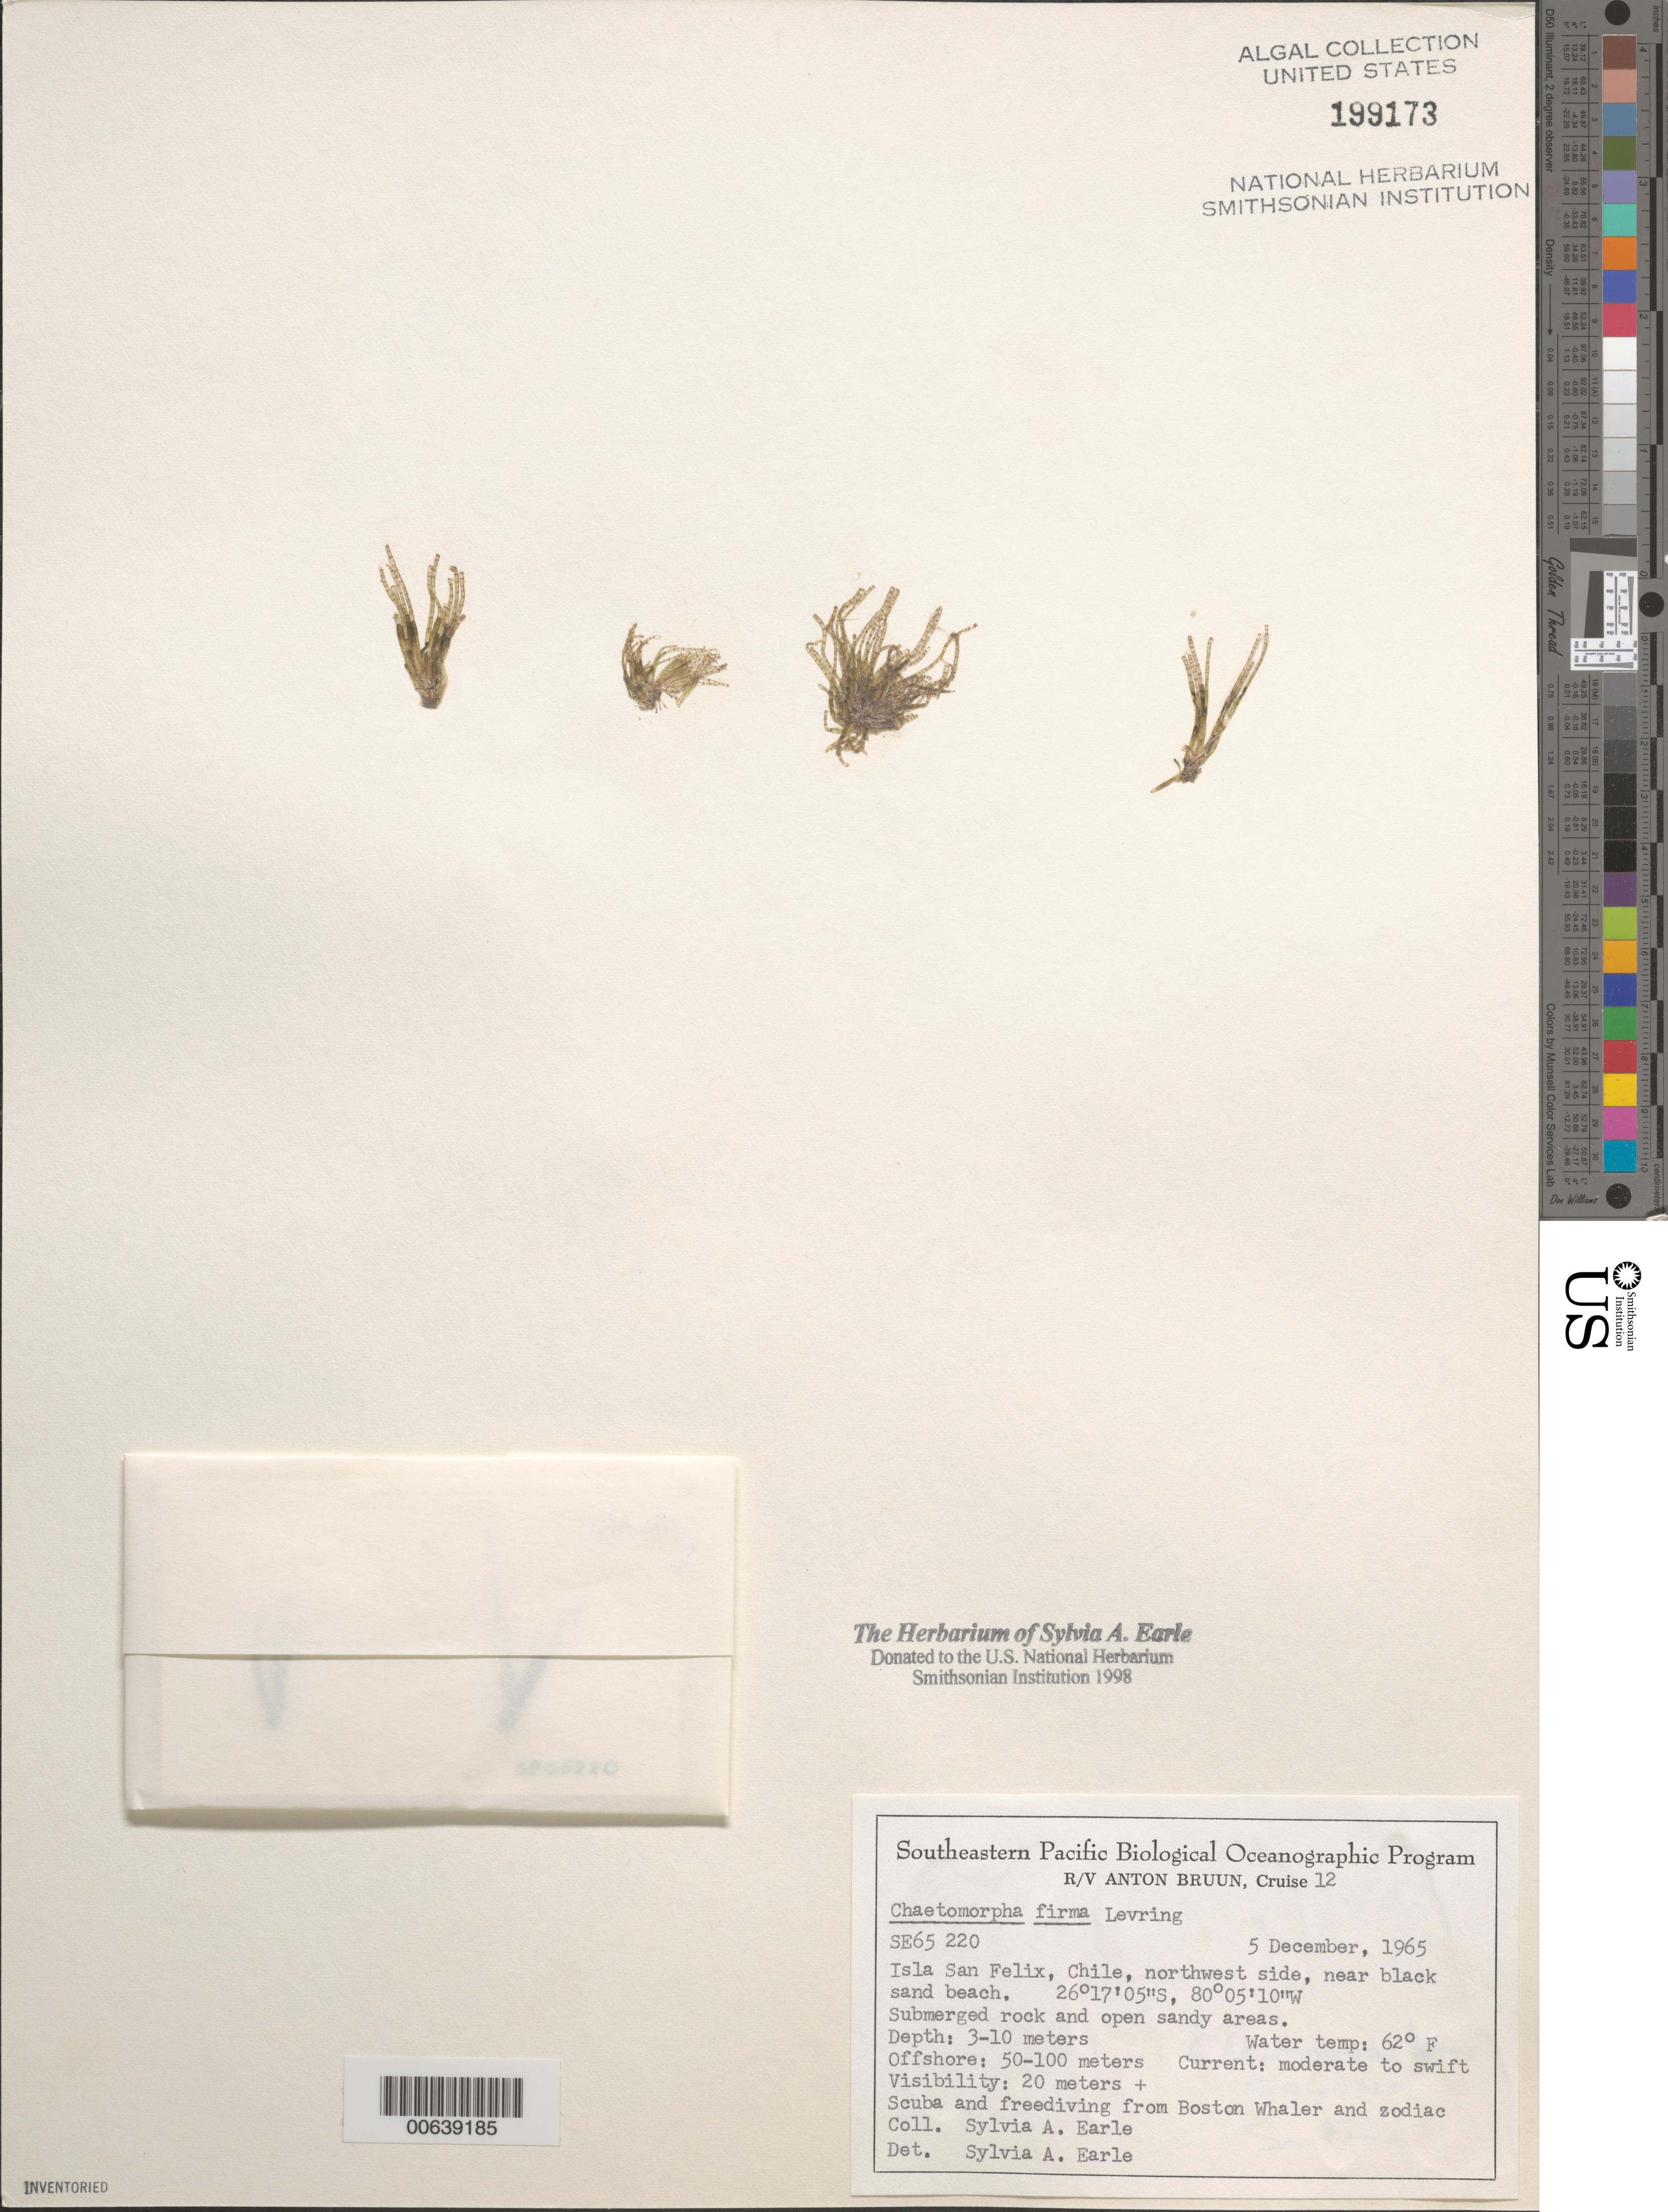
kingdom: Plantae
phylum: Chlorophyta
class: Ulvophyceae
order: Cladophorales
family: Cladophoraceae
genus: Chaetomorpha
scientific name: Chaetomorpha firma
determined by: Earle, S. A.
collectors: S. A. Earle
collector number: SE 65220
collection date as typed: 05 Dec 1965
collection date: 1965-12-05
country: Chile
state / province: Atacama (III)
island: Isla San Felix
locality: Near black sand beach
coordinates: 26 17' 05" S, 80 05' 10" W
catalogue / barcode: US 199173